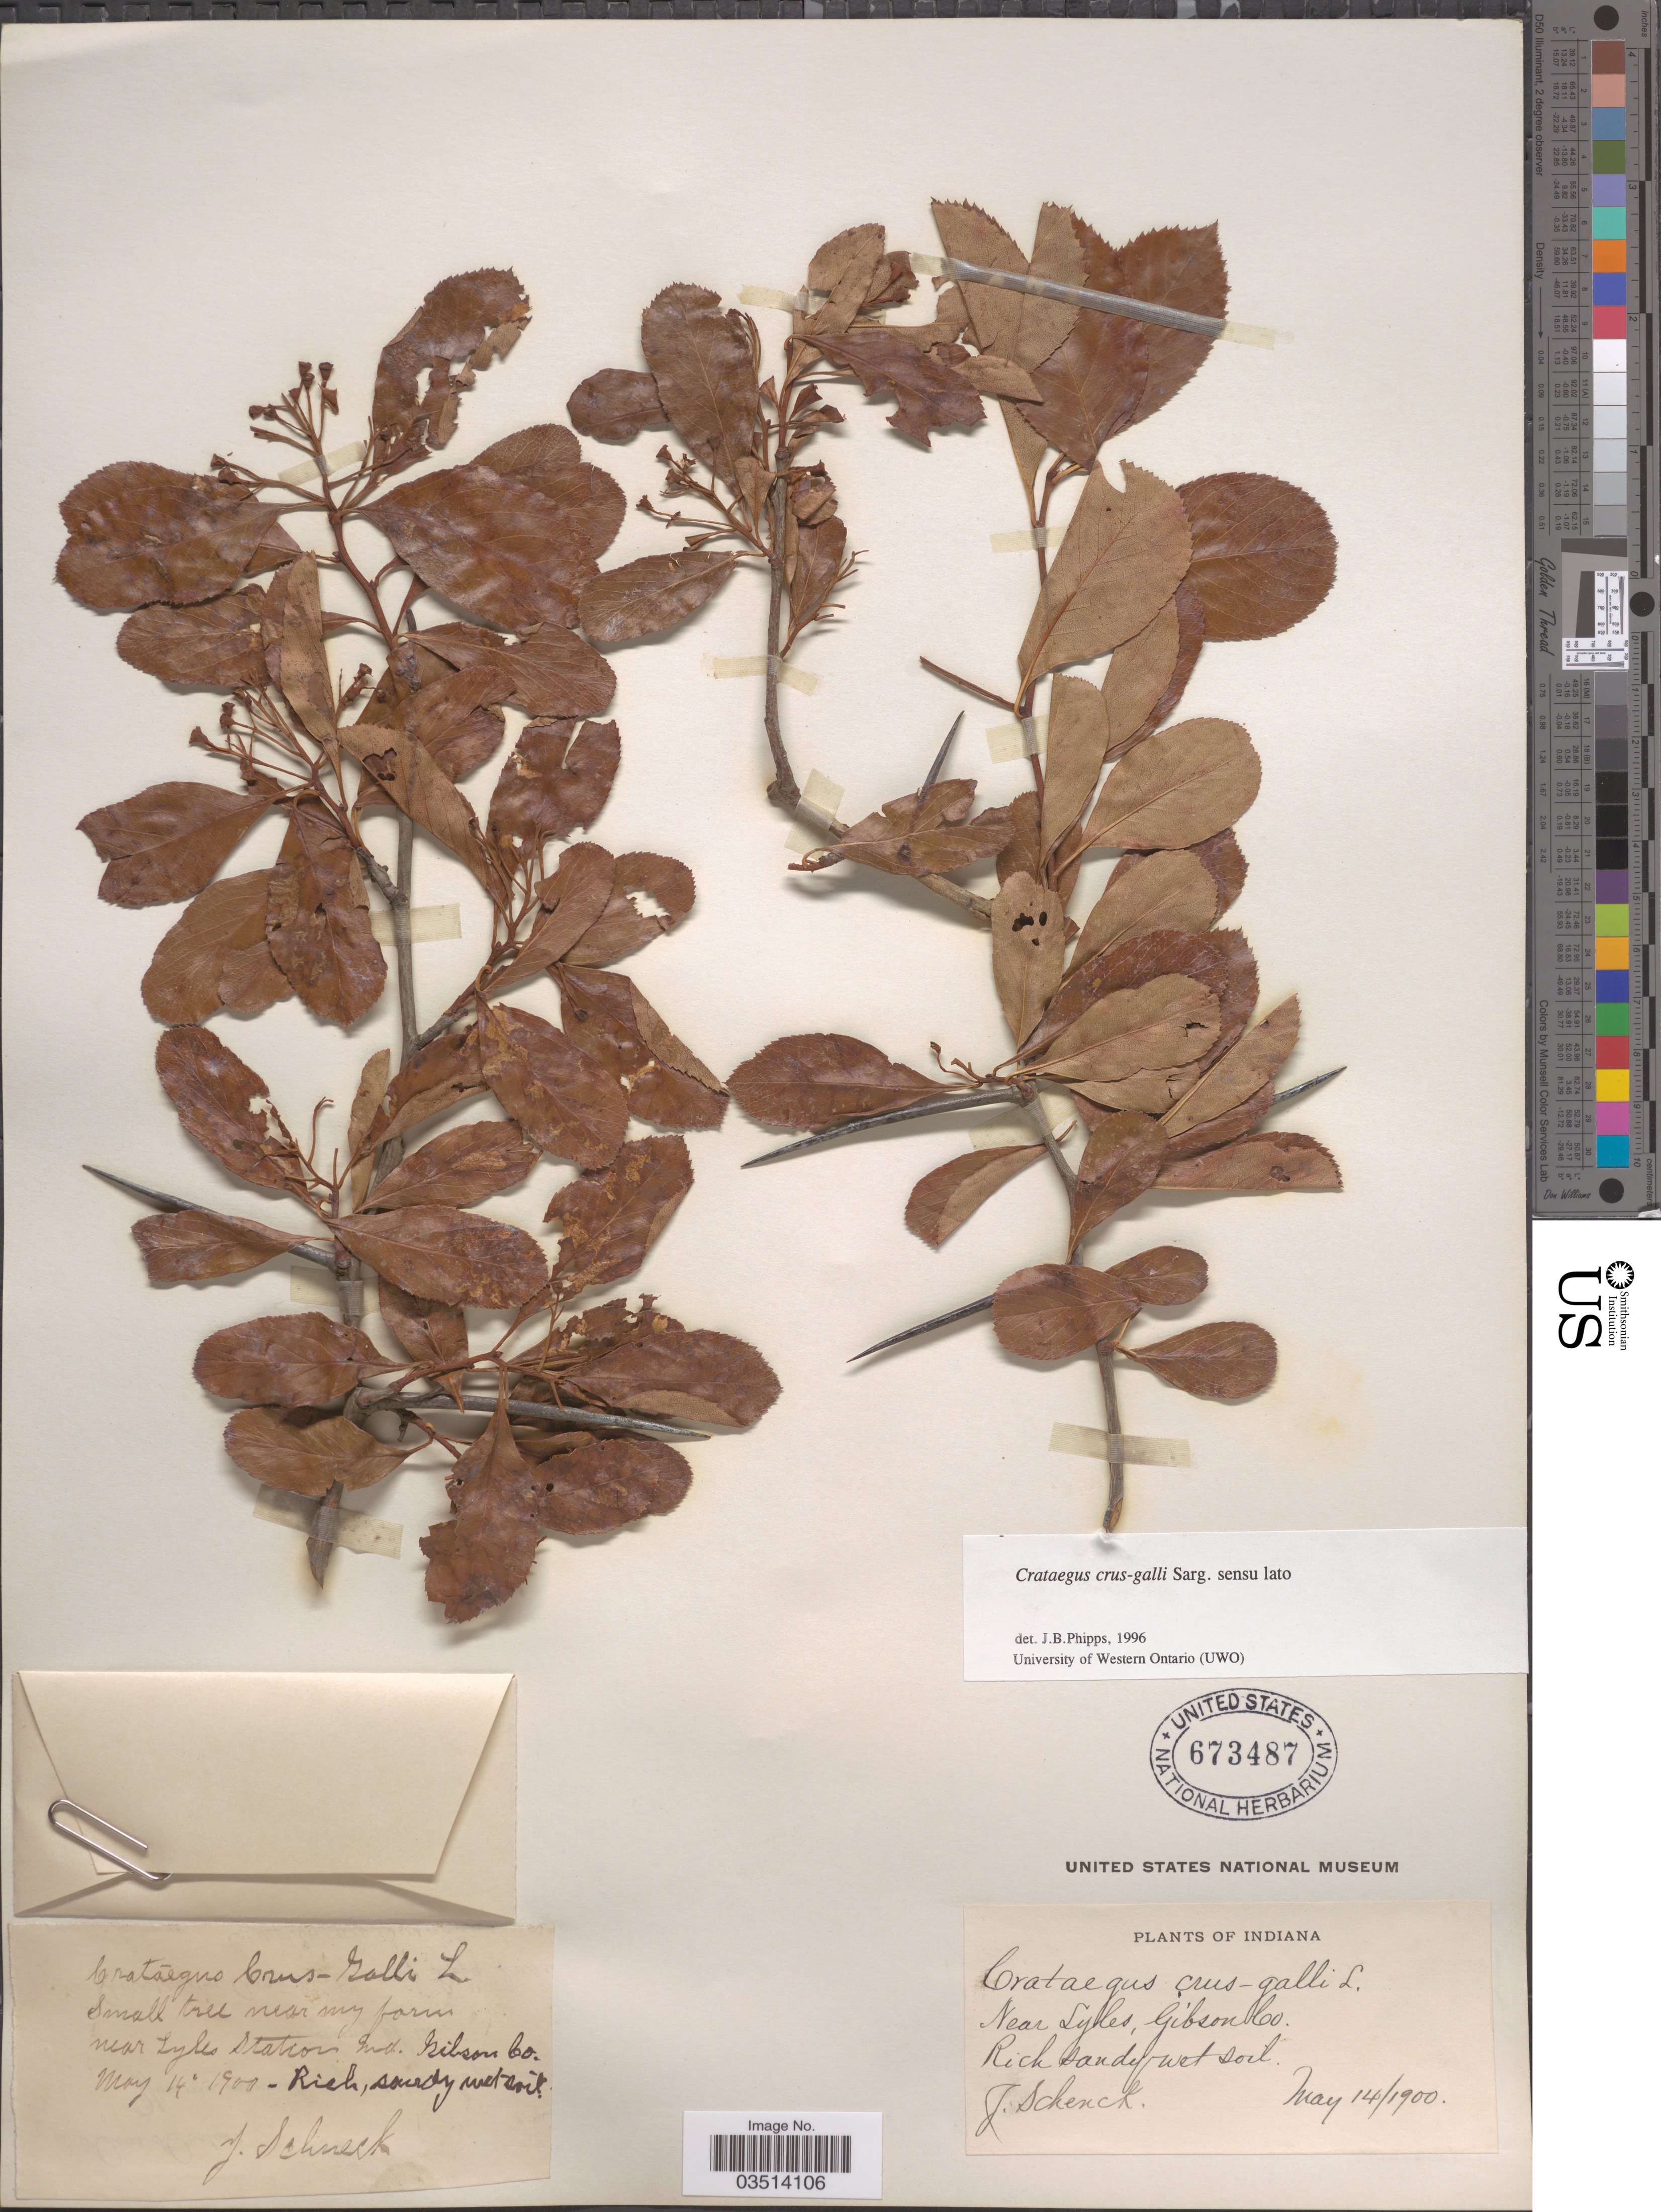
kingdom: Plantae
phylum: Tracheophyta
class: Magnoliopsida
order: Rosales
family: Rosaceae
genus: Crataegus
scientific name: Crataegus crus-galli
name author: L.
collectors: J. Schenck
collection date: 1900-05-14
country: United States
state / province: Indiana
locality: Near Lyles Station, Gibson Co.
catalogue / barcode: US 673487